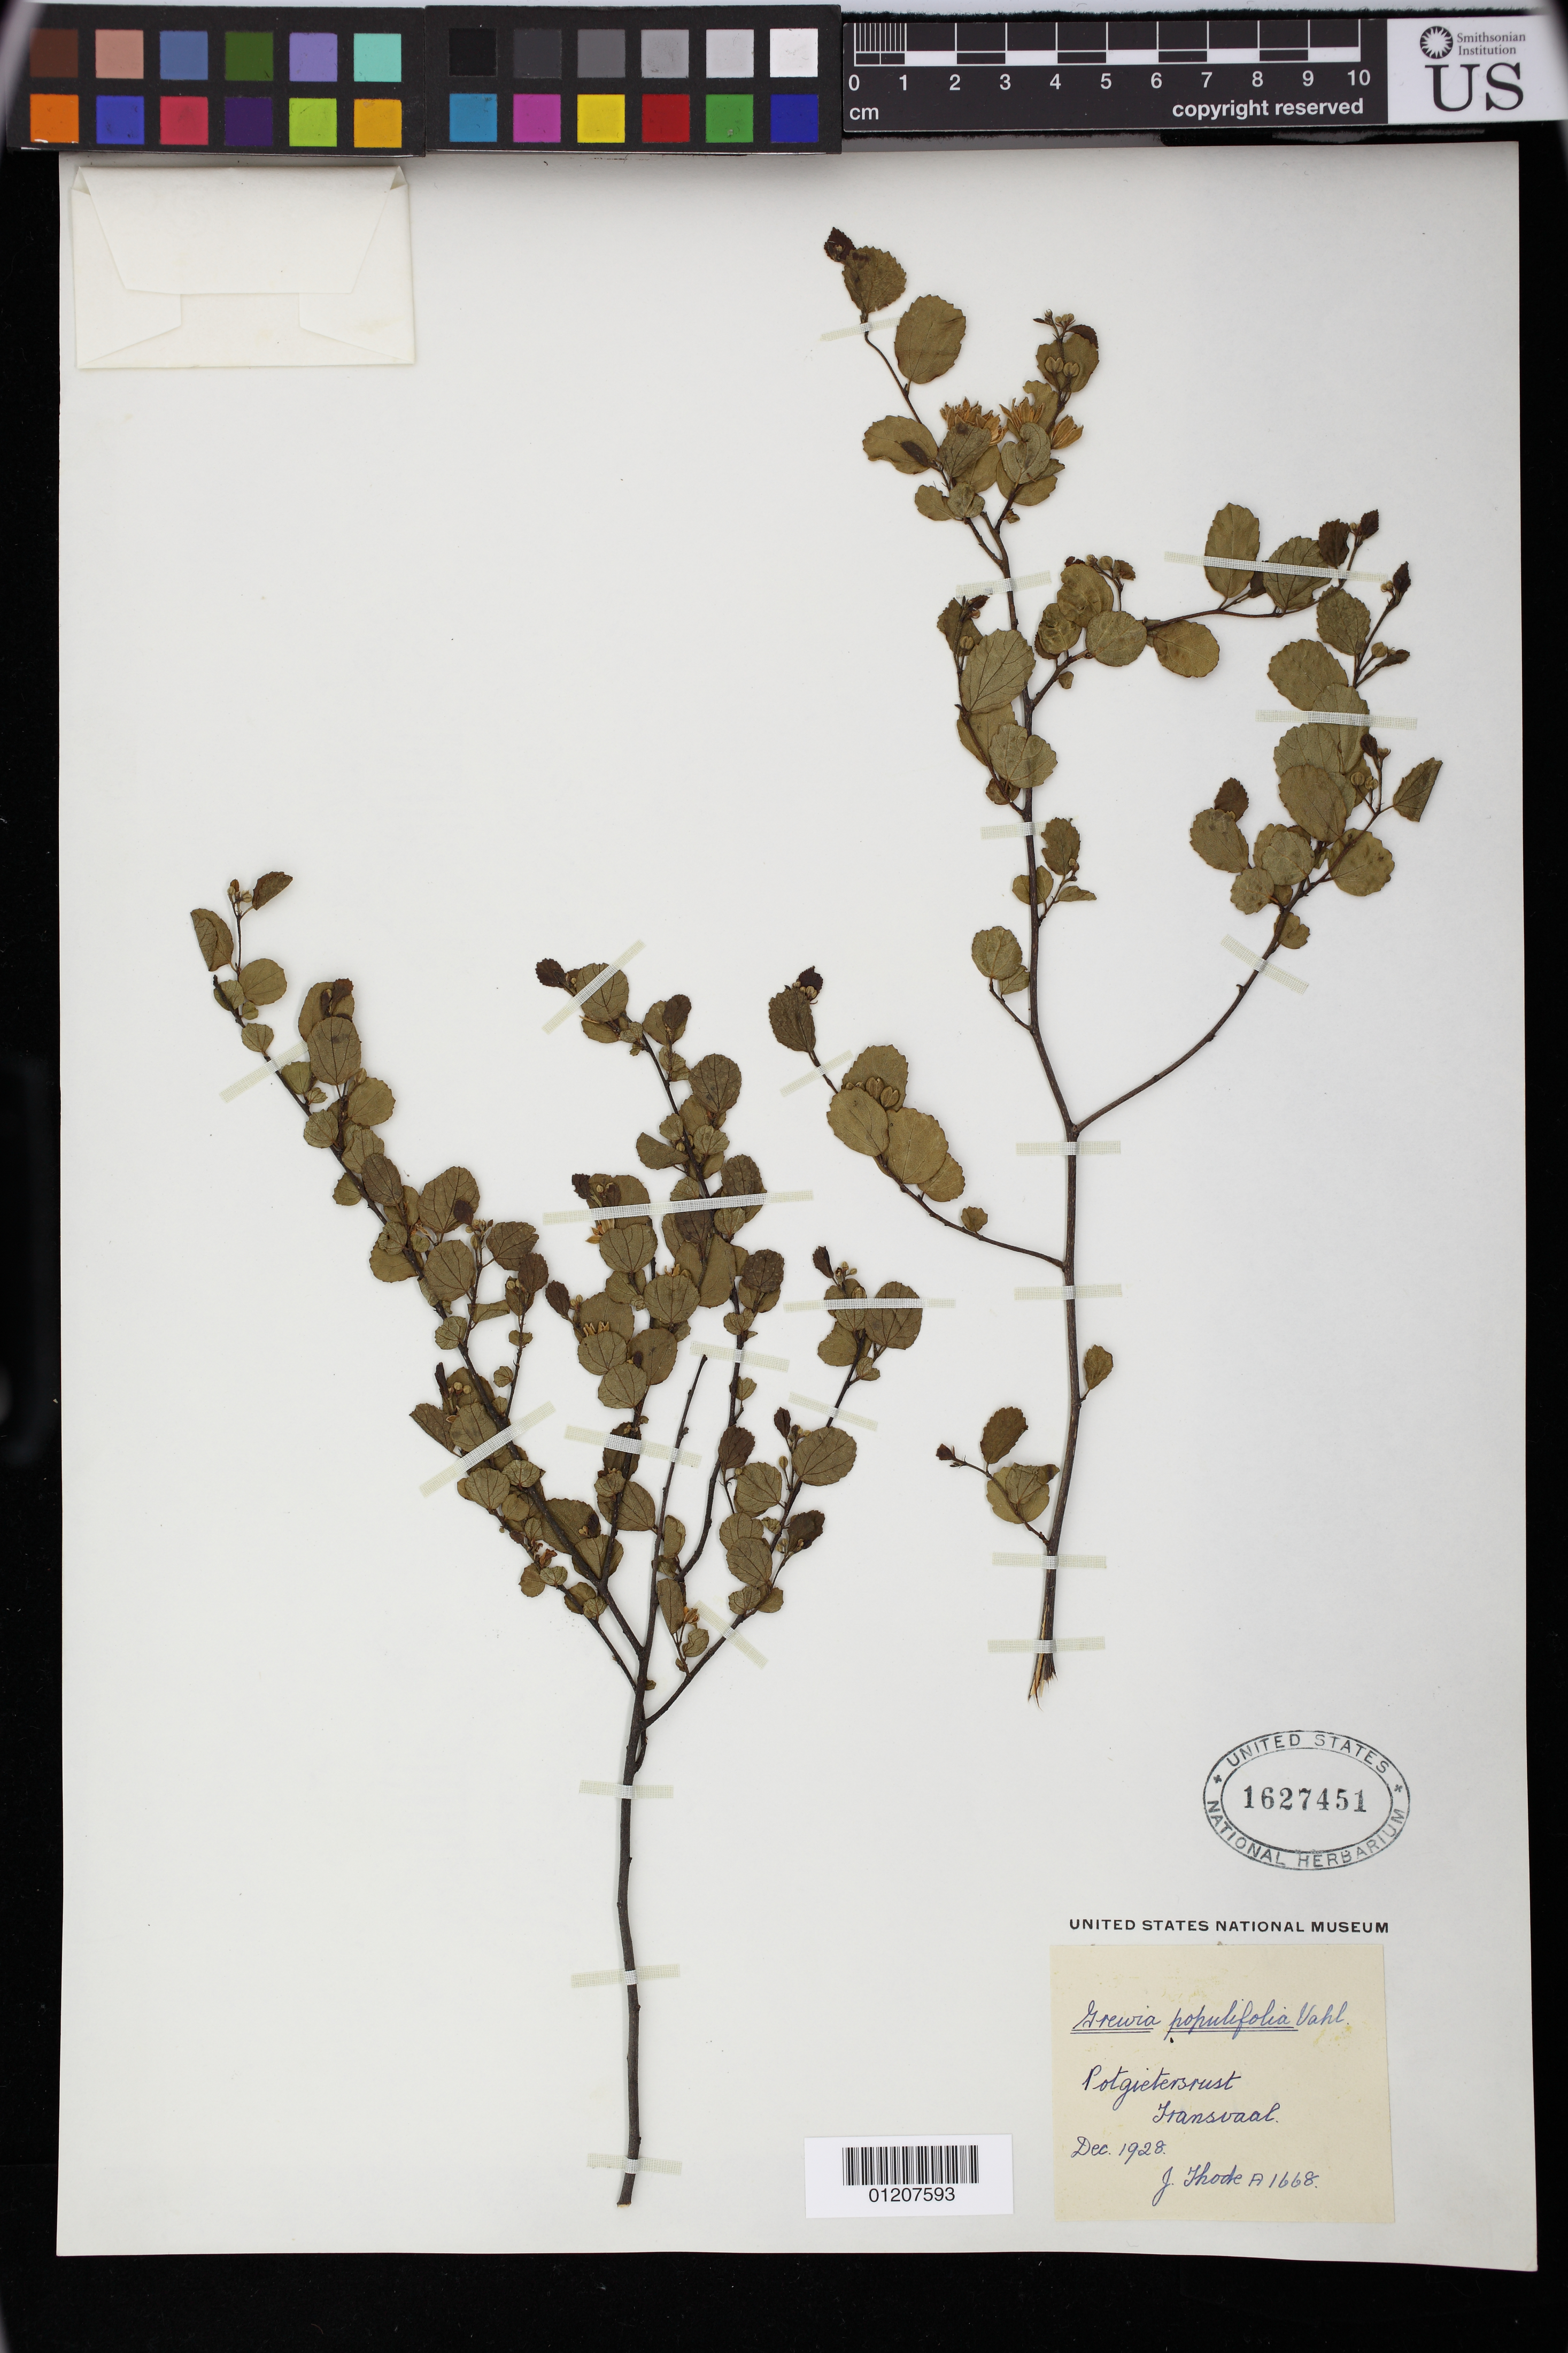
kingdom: Plantae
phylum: Tracheophyta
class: Magnoliopsida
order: Malvales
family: Malvaceae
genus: Grewia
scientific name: Grewia tenax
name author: (Forssk.) Fiori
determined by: Jourdain-Fievet, L.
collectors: J. Thode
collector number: A1668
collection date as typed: Dec 1928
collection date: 1928-12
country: South Africa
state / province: Limpopo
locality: Potgietersrust Transvaal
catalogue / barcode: US 1627451